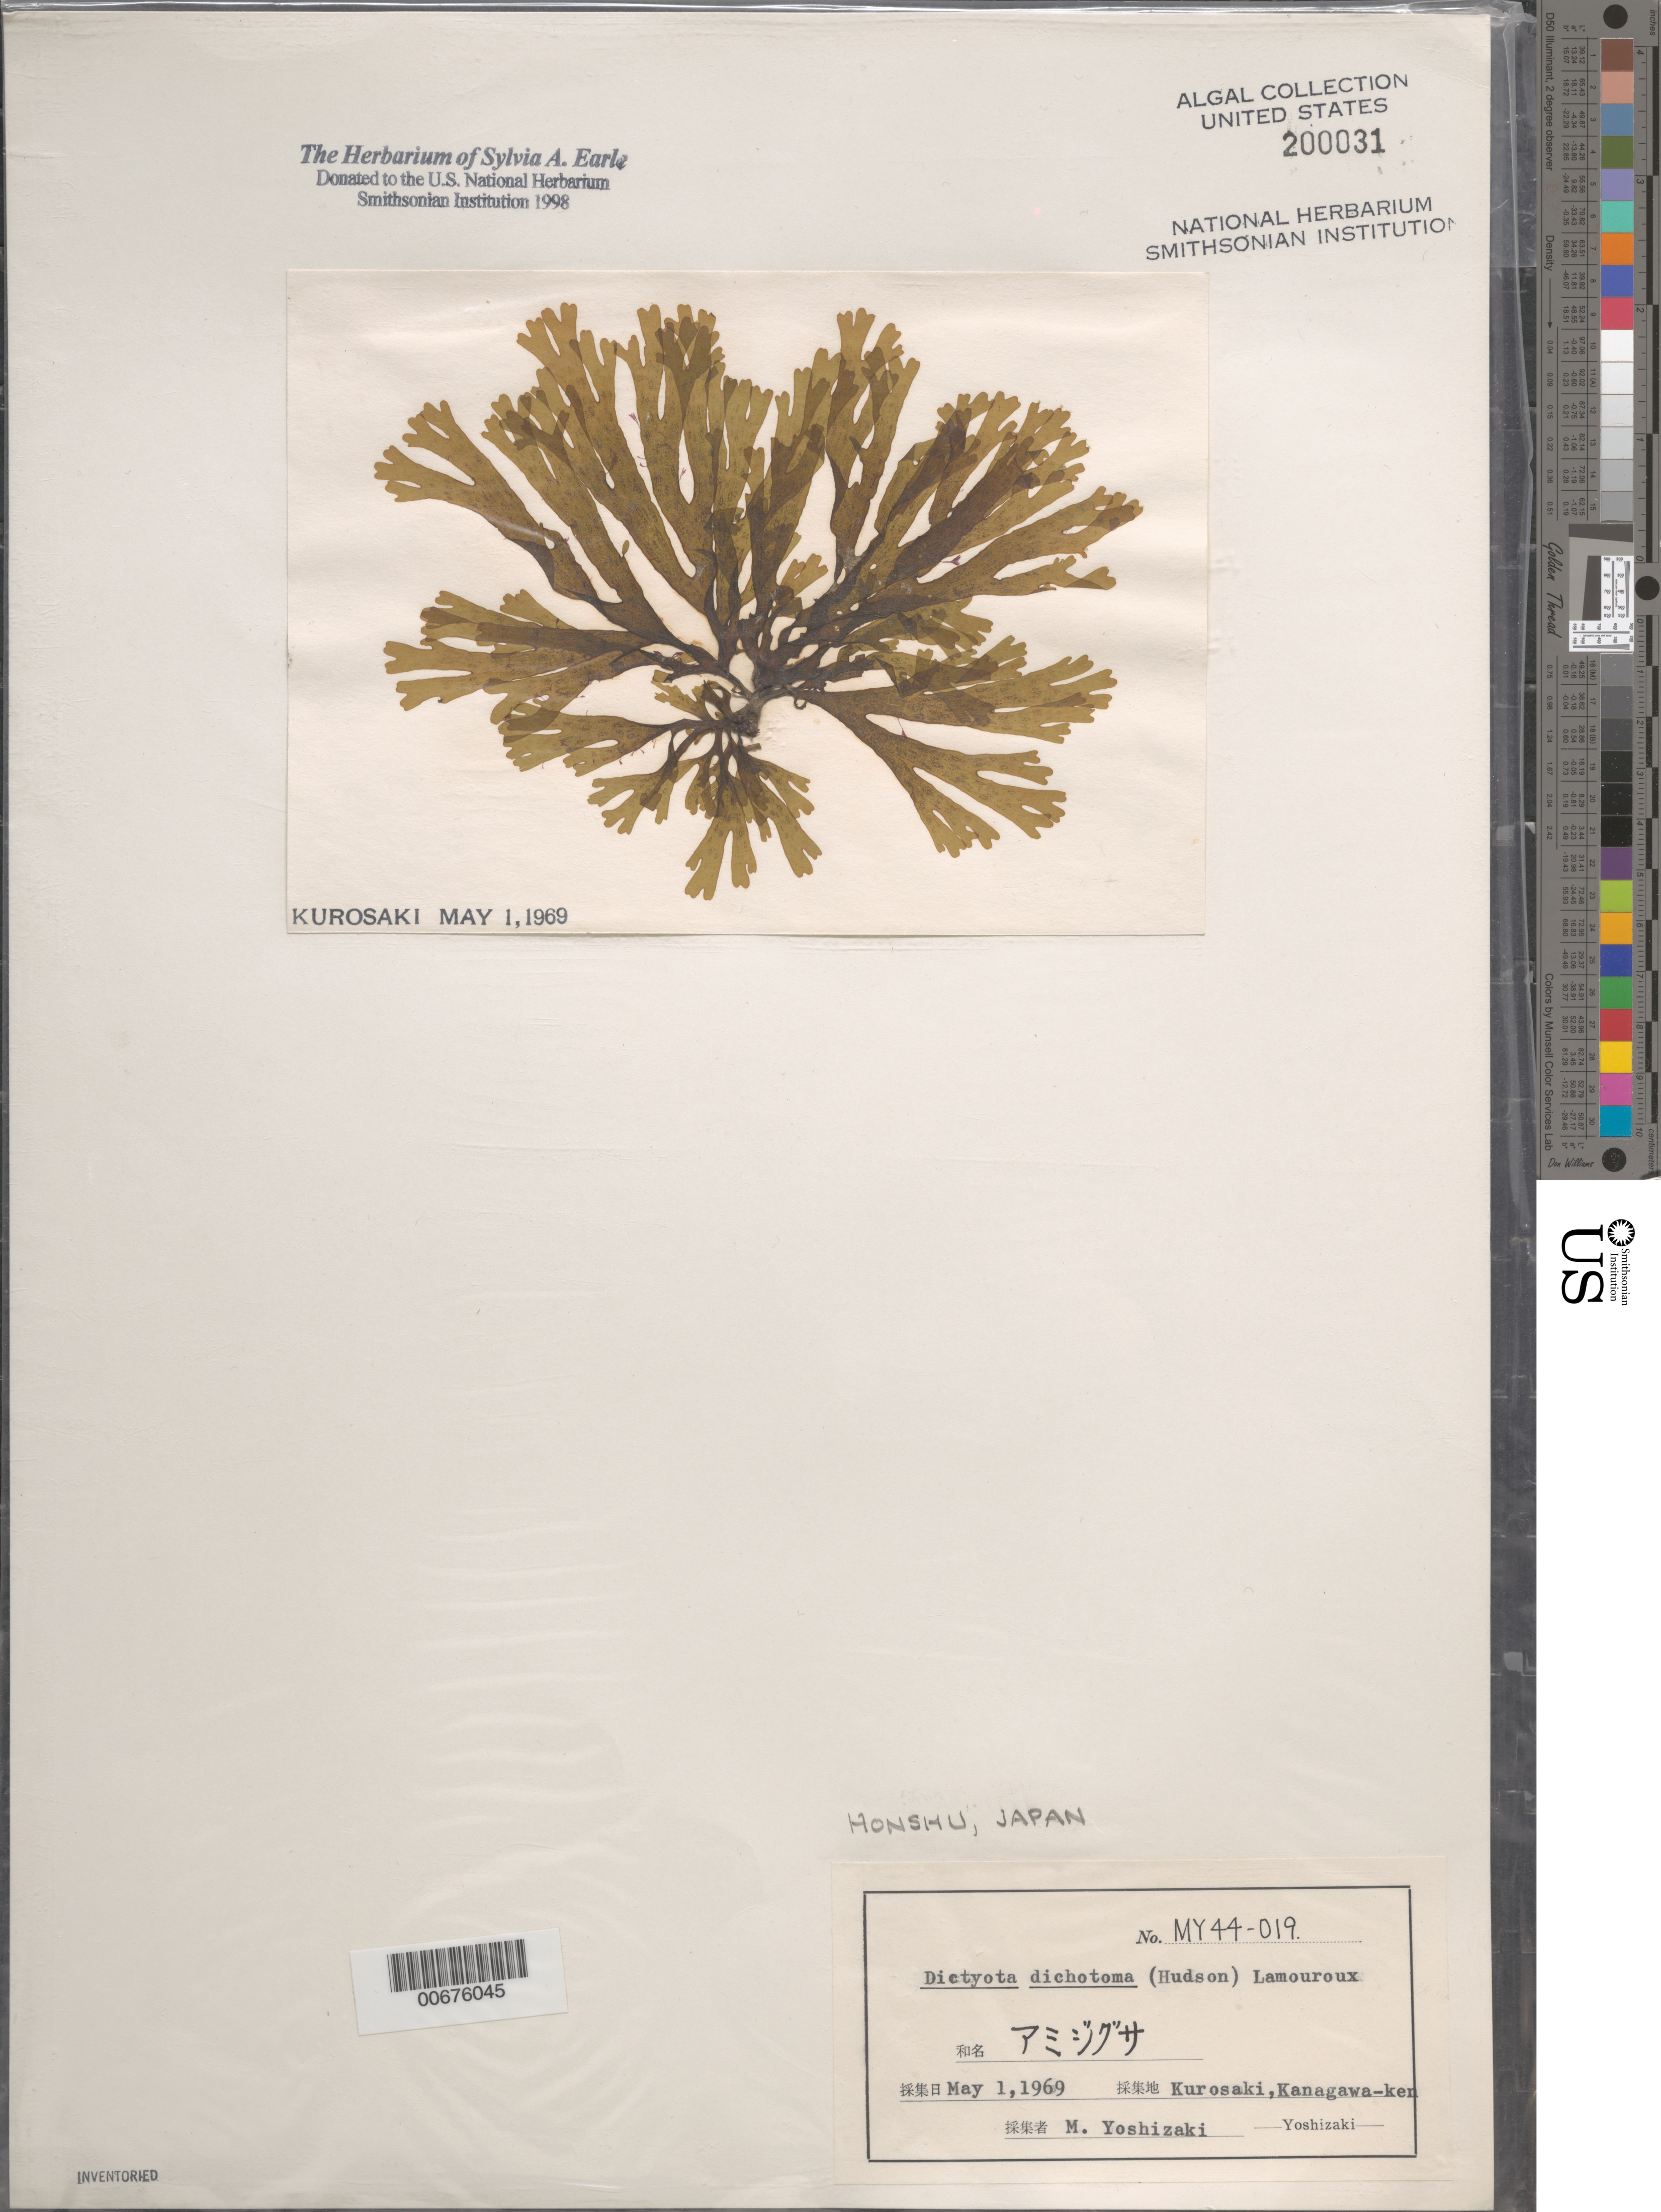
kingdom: Chromista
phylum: Ochrophyta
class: Phaeophyceae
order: Dictyotales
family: Dictyotaceae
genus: Dictyota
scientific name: Dictyota dichotoma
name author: (Huds.) J.V.Lamouroux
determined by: Yoshizaki, M.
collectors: M. Yoshizaki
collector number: My 44-019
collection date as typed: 01 May 1969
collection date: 1969-05-01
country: Japan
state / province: Kanagawa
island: Honshu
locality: Kurosaki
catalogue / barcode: US 200031